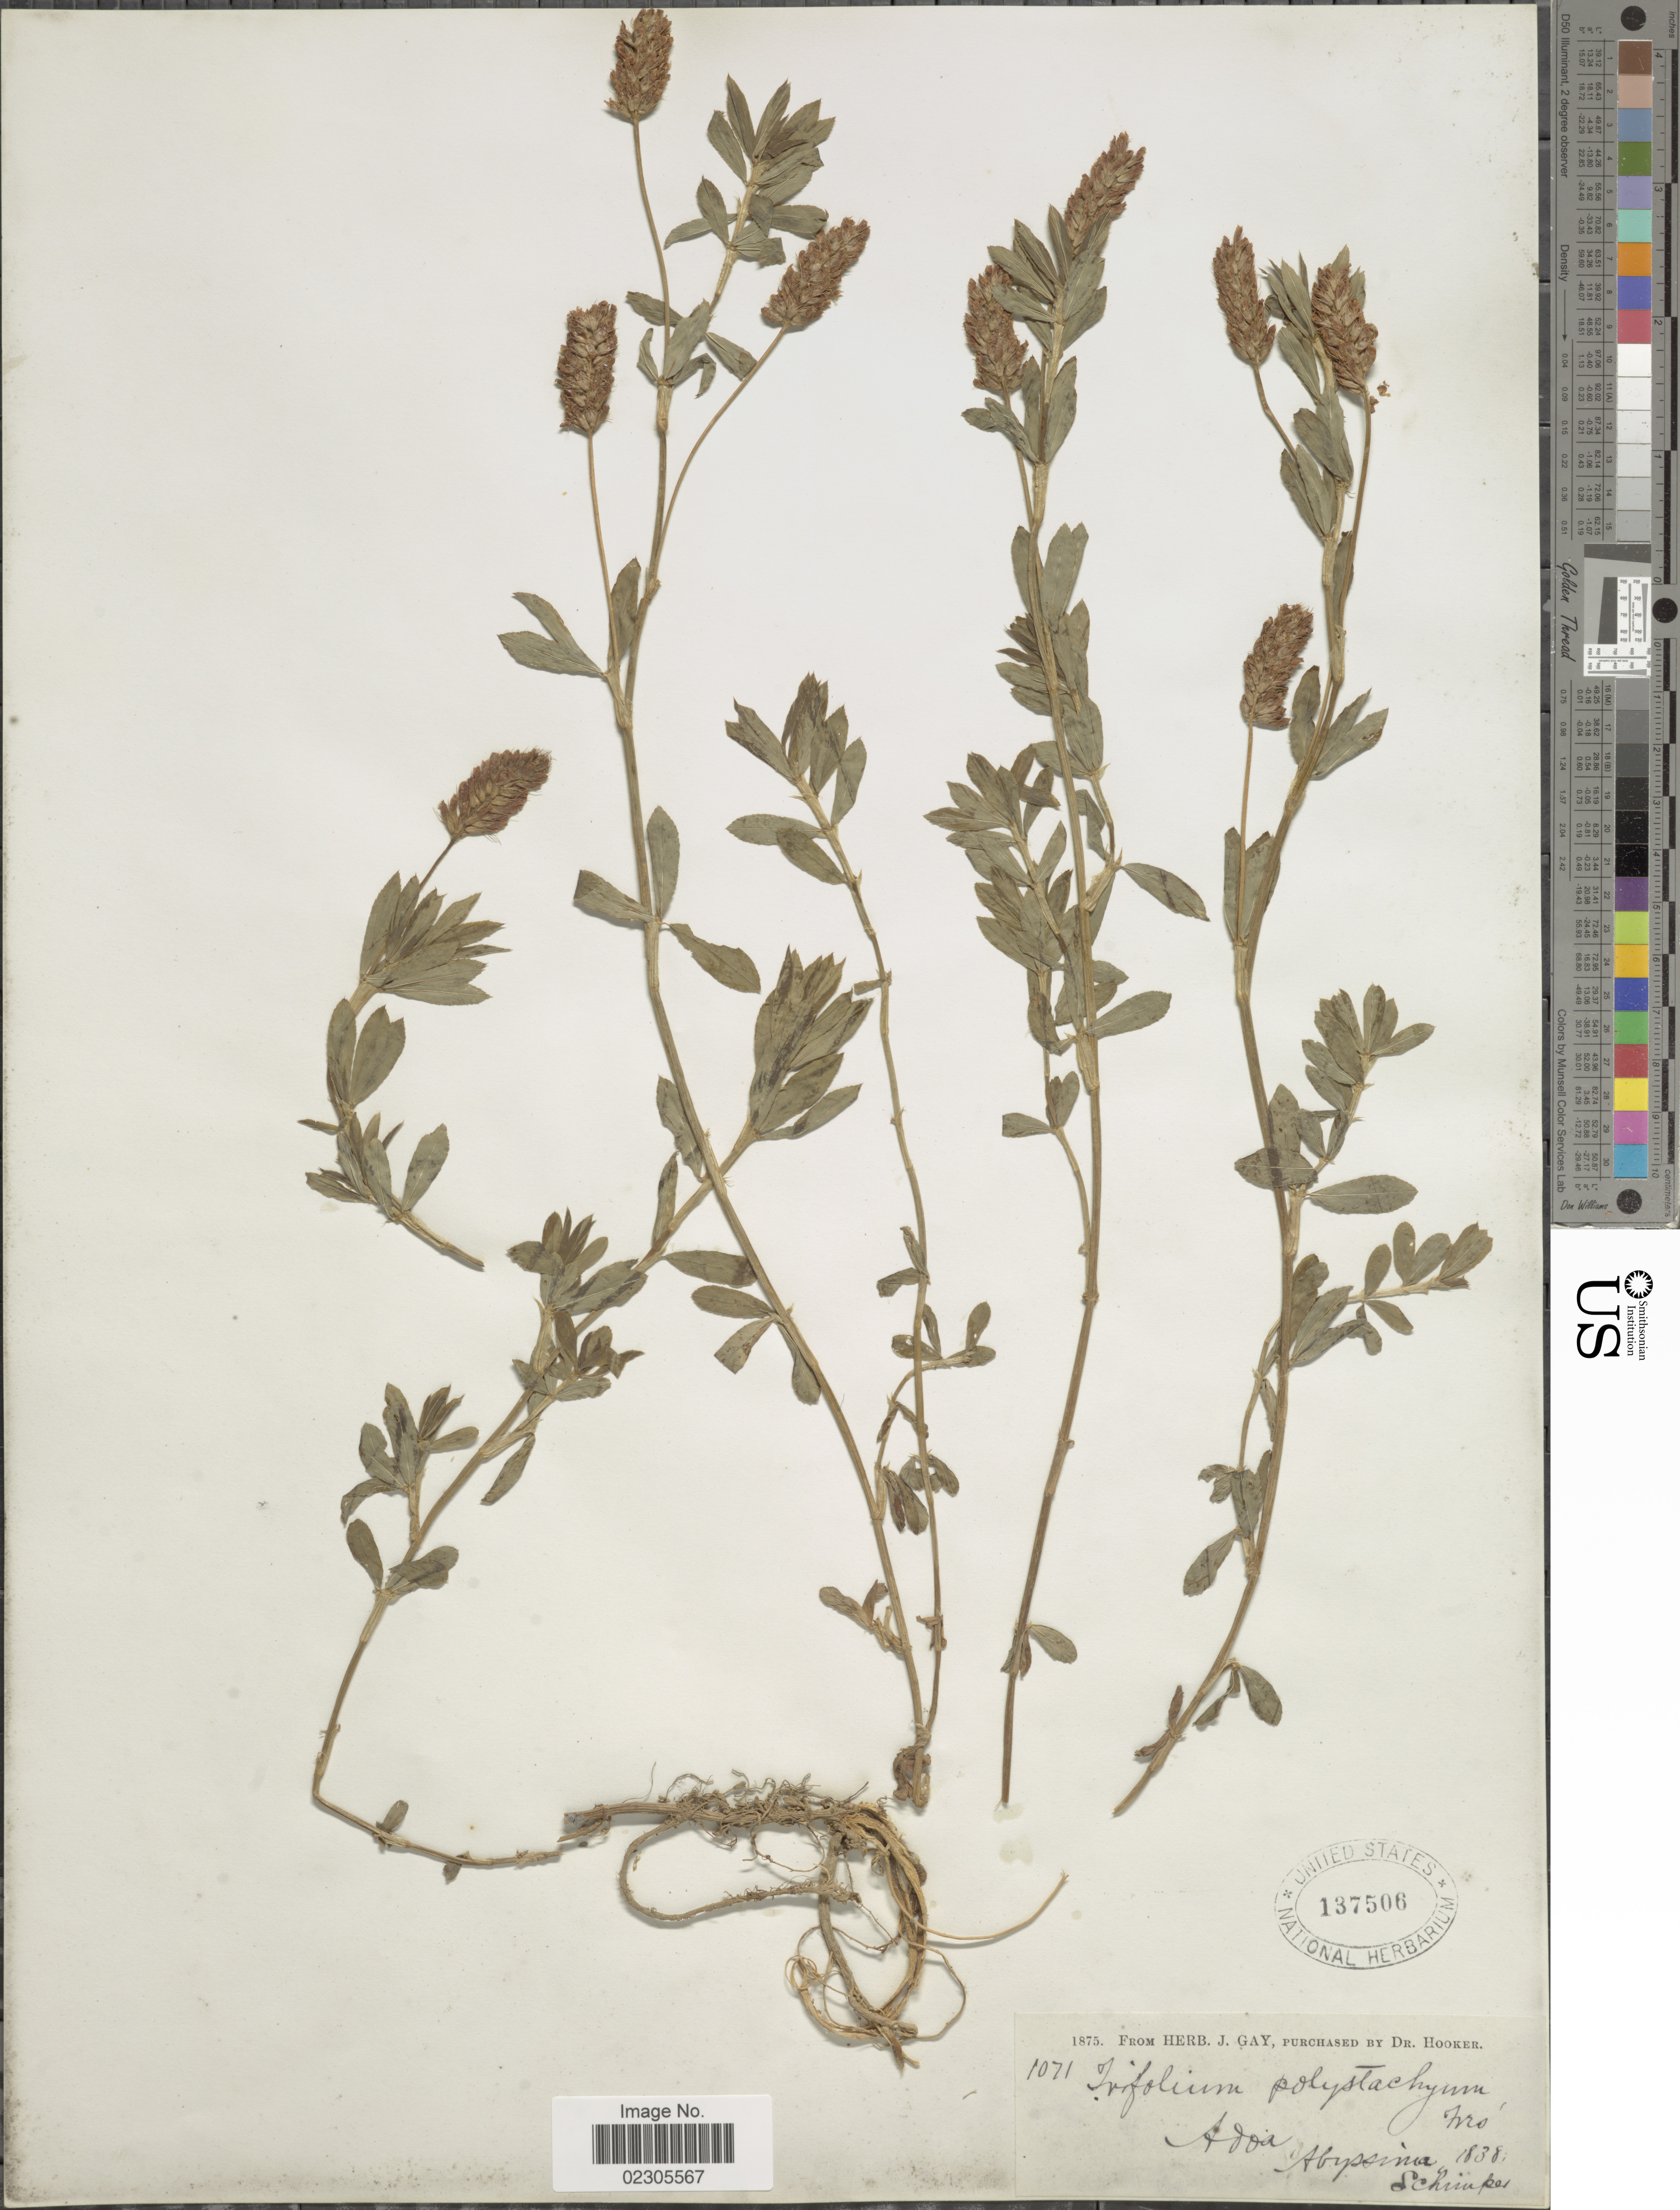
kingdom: Plantae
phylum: Tracheophyta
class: Magnoliopsida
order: Fabales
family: Fabaceae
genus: Trifolium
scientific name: Trifolium polystachyum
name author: Fresen.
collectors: -. Schimper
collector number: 1071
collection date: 1838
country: Ethiopia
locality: Adoa, Abyssina [interpreted]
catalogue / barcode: US 137506